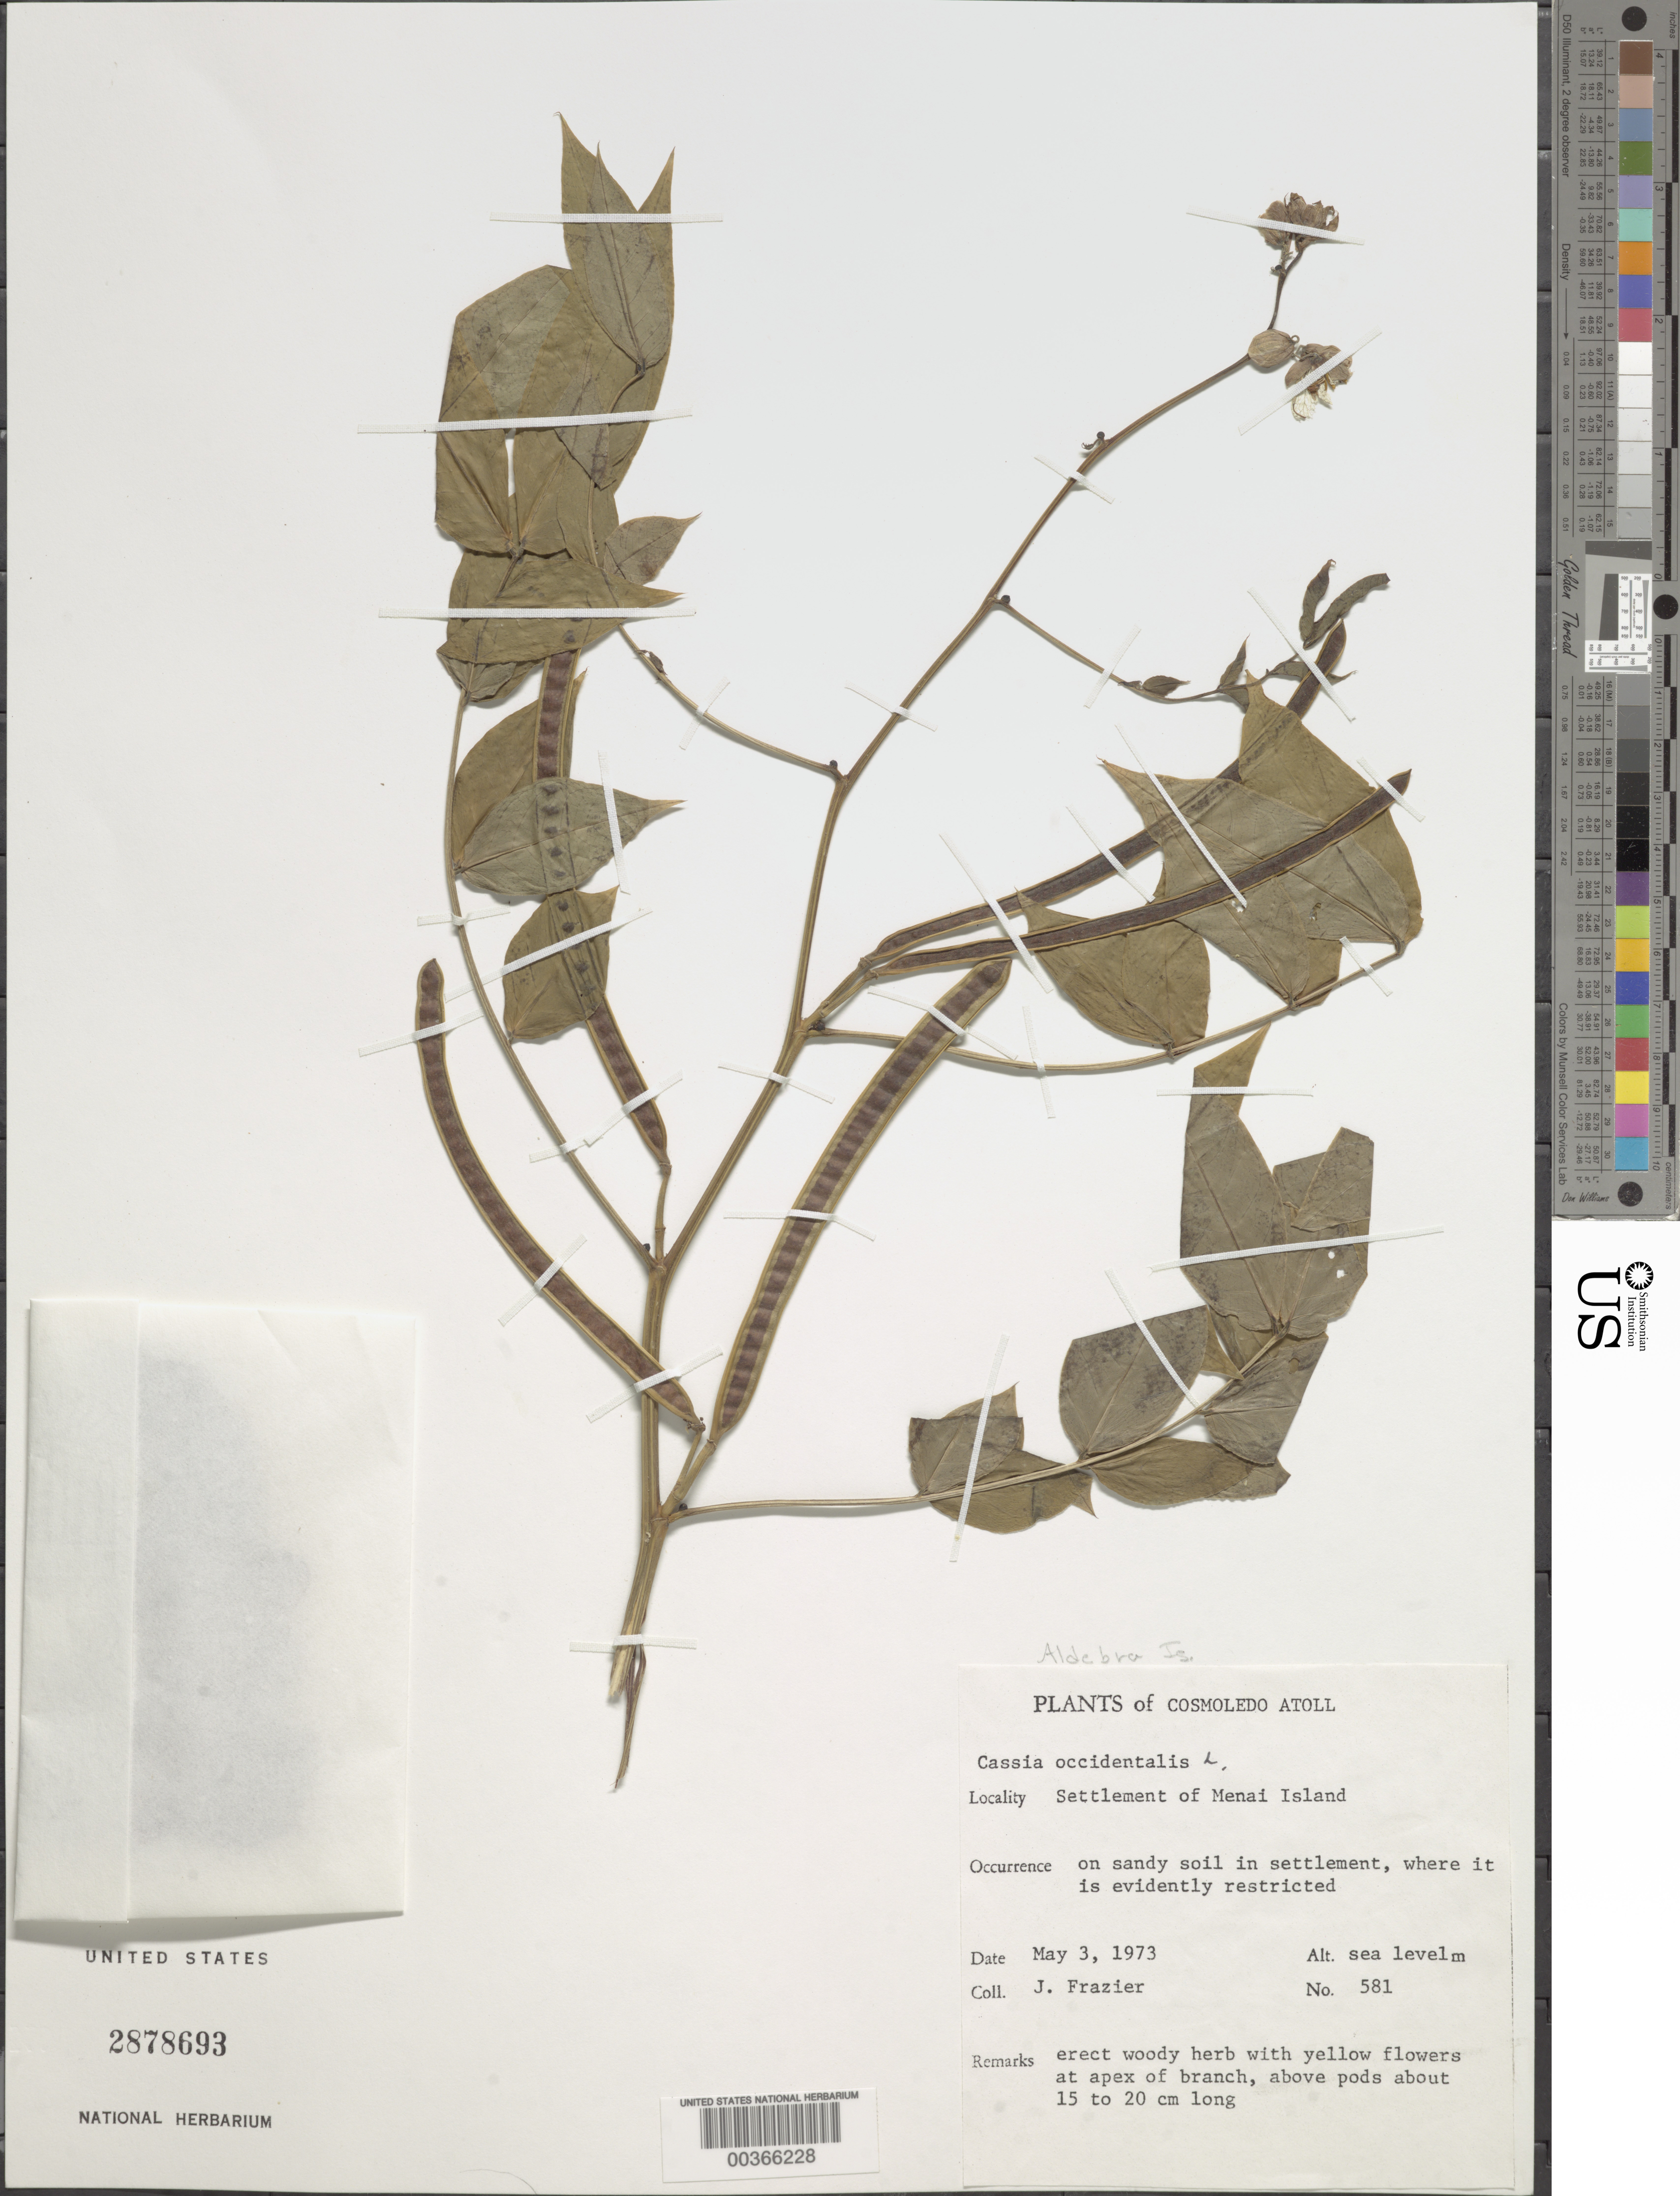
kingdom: Plantae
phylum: Tracheophyta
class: Magnoliopsida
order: Fabales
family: Fabaceae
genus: Senna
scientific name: Senna occidentalis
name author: (L.) Link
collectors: J. Frazier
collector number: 581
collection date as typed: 03 May 1973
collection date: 1973-05-03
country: Seychelles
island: Cosmoledo Atoll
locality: Settlement of Menai Islet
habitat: On sandy soil in settlement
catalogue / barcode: US 2878693